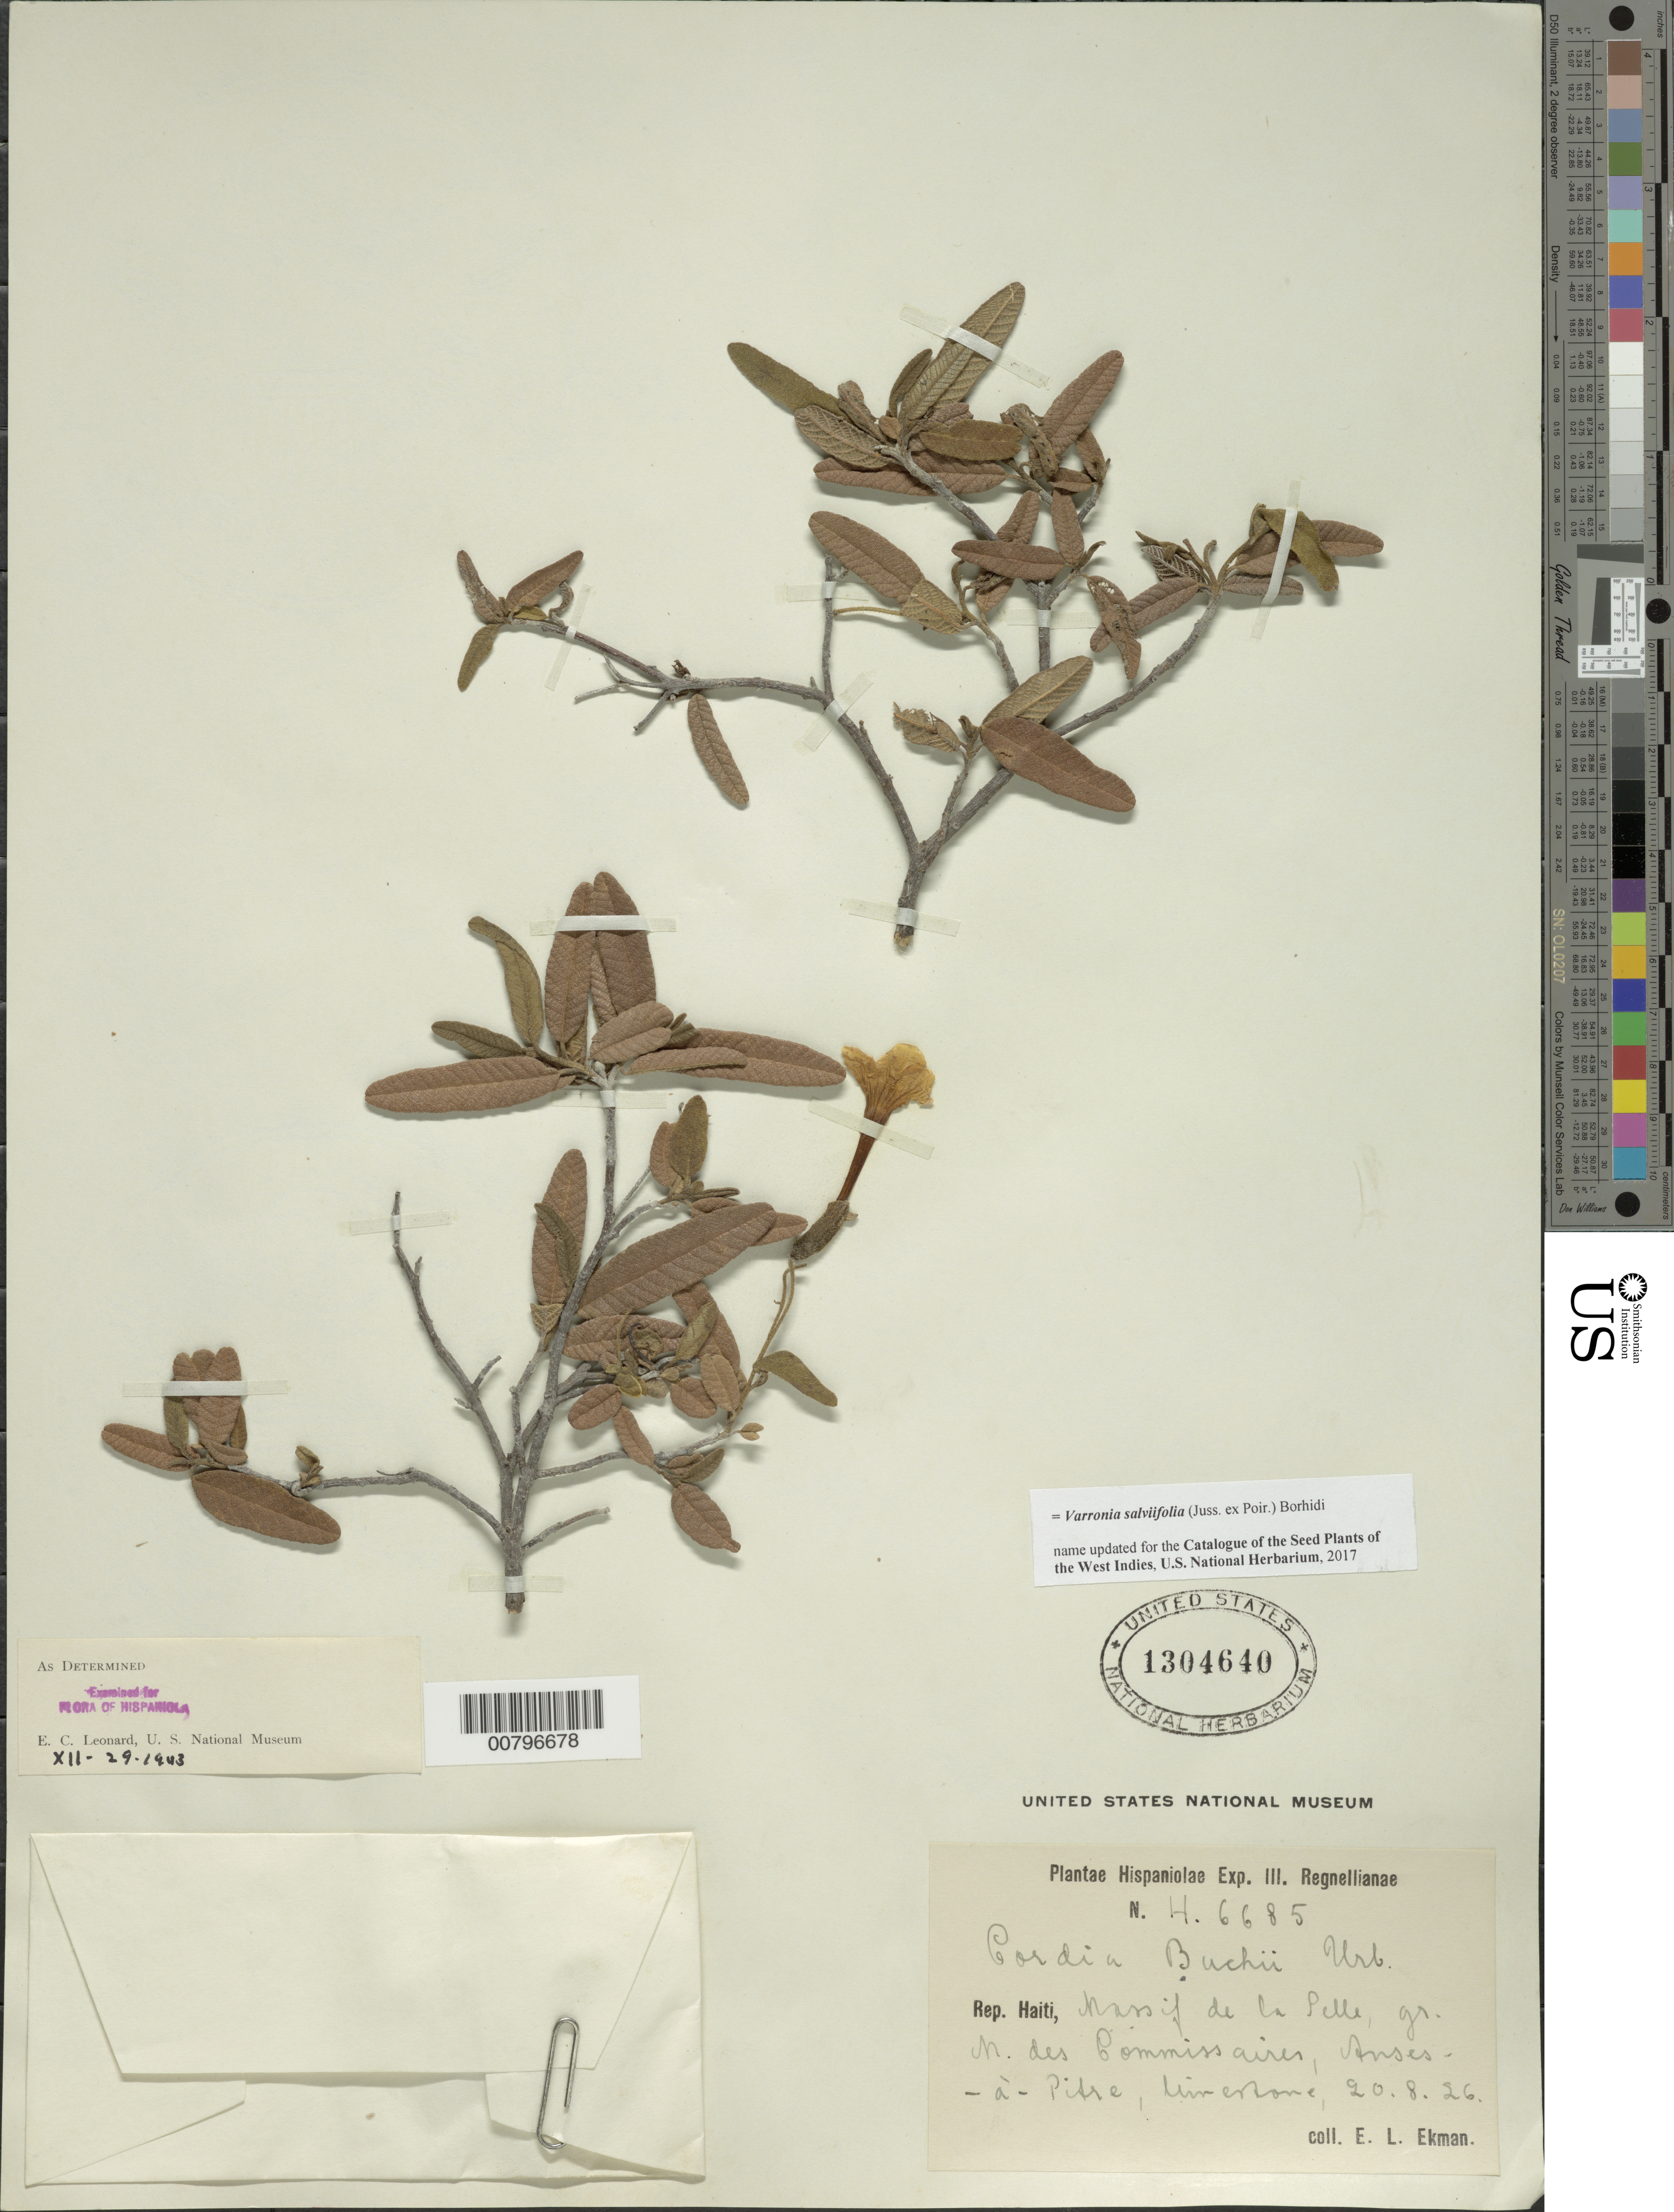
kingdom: Plantae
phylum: Tracheophyta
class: Magnoliopsida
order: Boraginales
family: Cordiaceae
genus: Varronia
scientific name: Varronia salviifolia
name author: (Juss. ex Poir.) Borhidi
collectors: E. L. Ekman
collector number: H 6685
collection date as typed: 20 Aug 1926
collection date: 1926-08-20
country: Haiti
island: Hispaniola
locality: Massif de la Selle, gr. M. des Commissaires, Anses-a-Pitre.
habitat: Limestone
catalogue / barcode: US 1304640